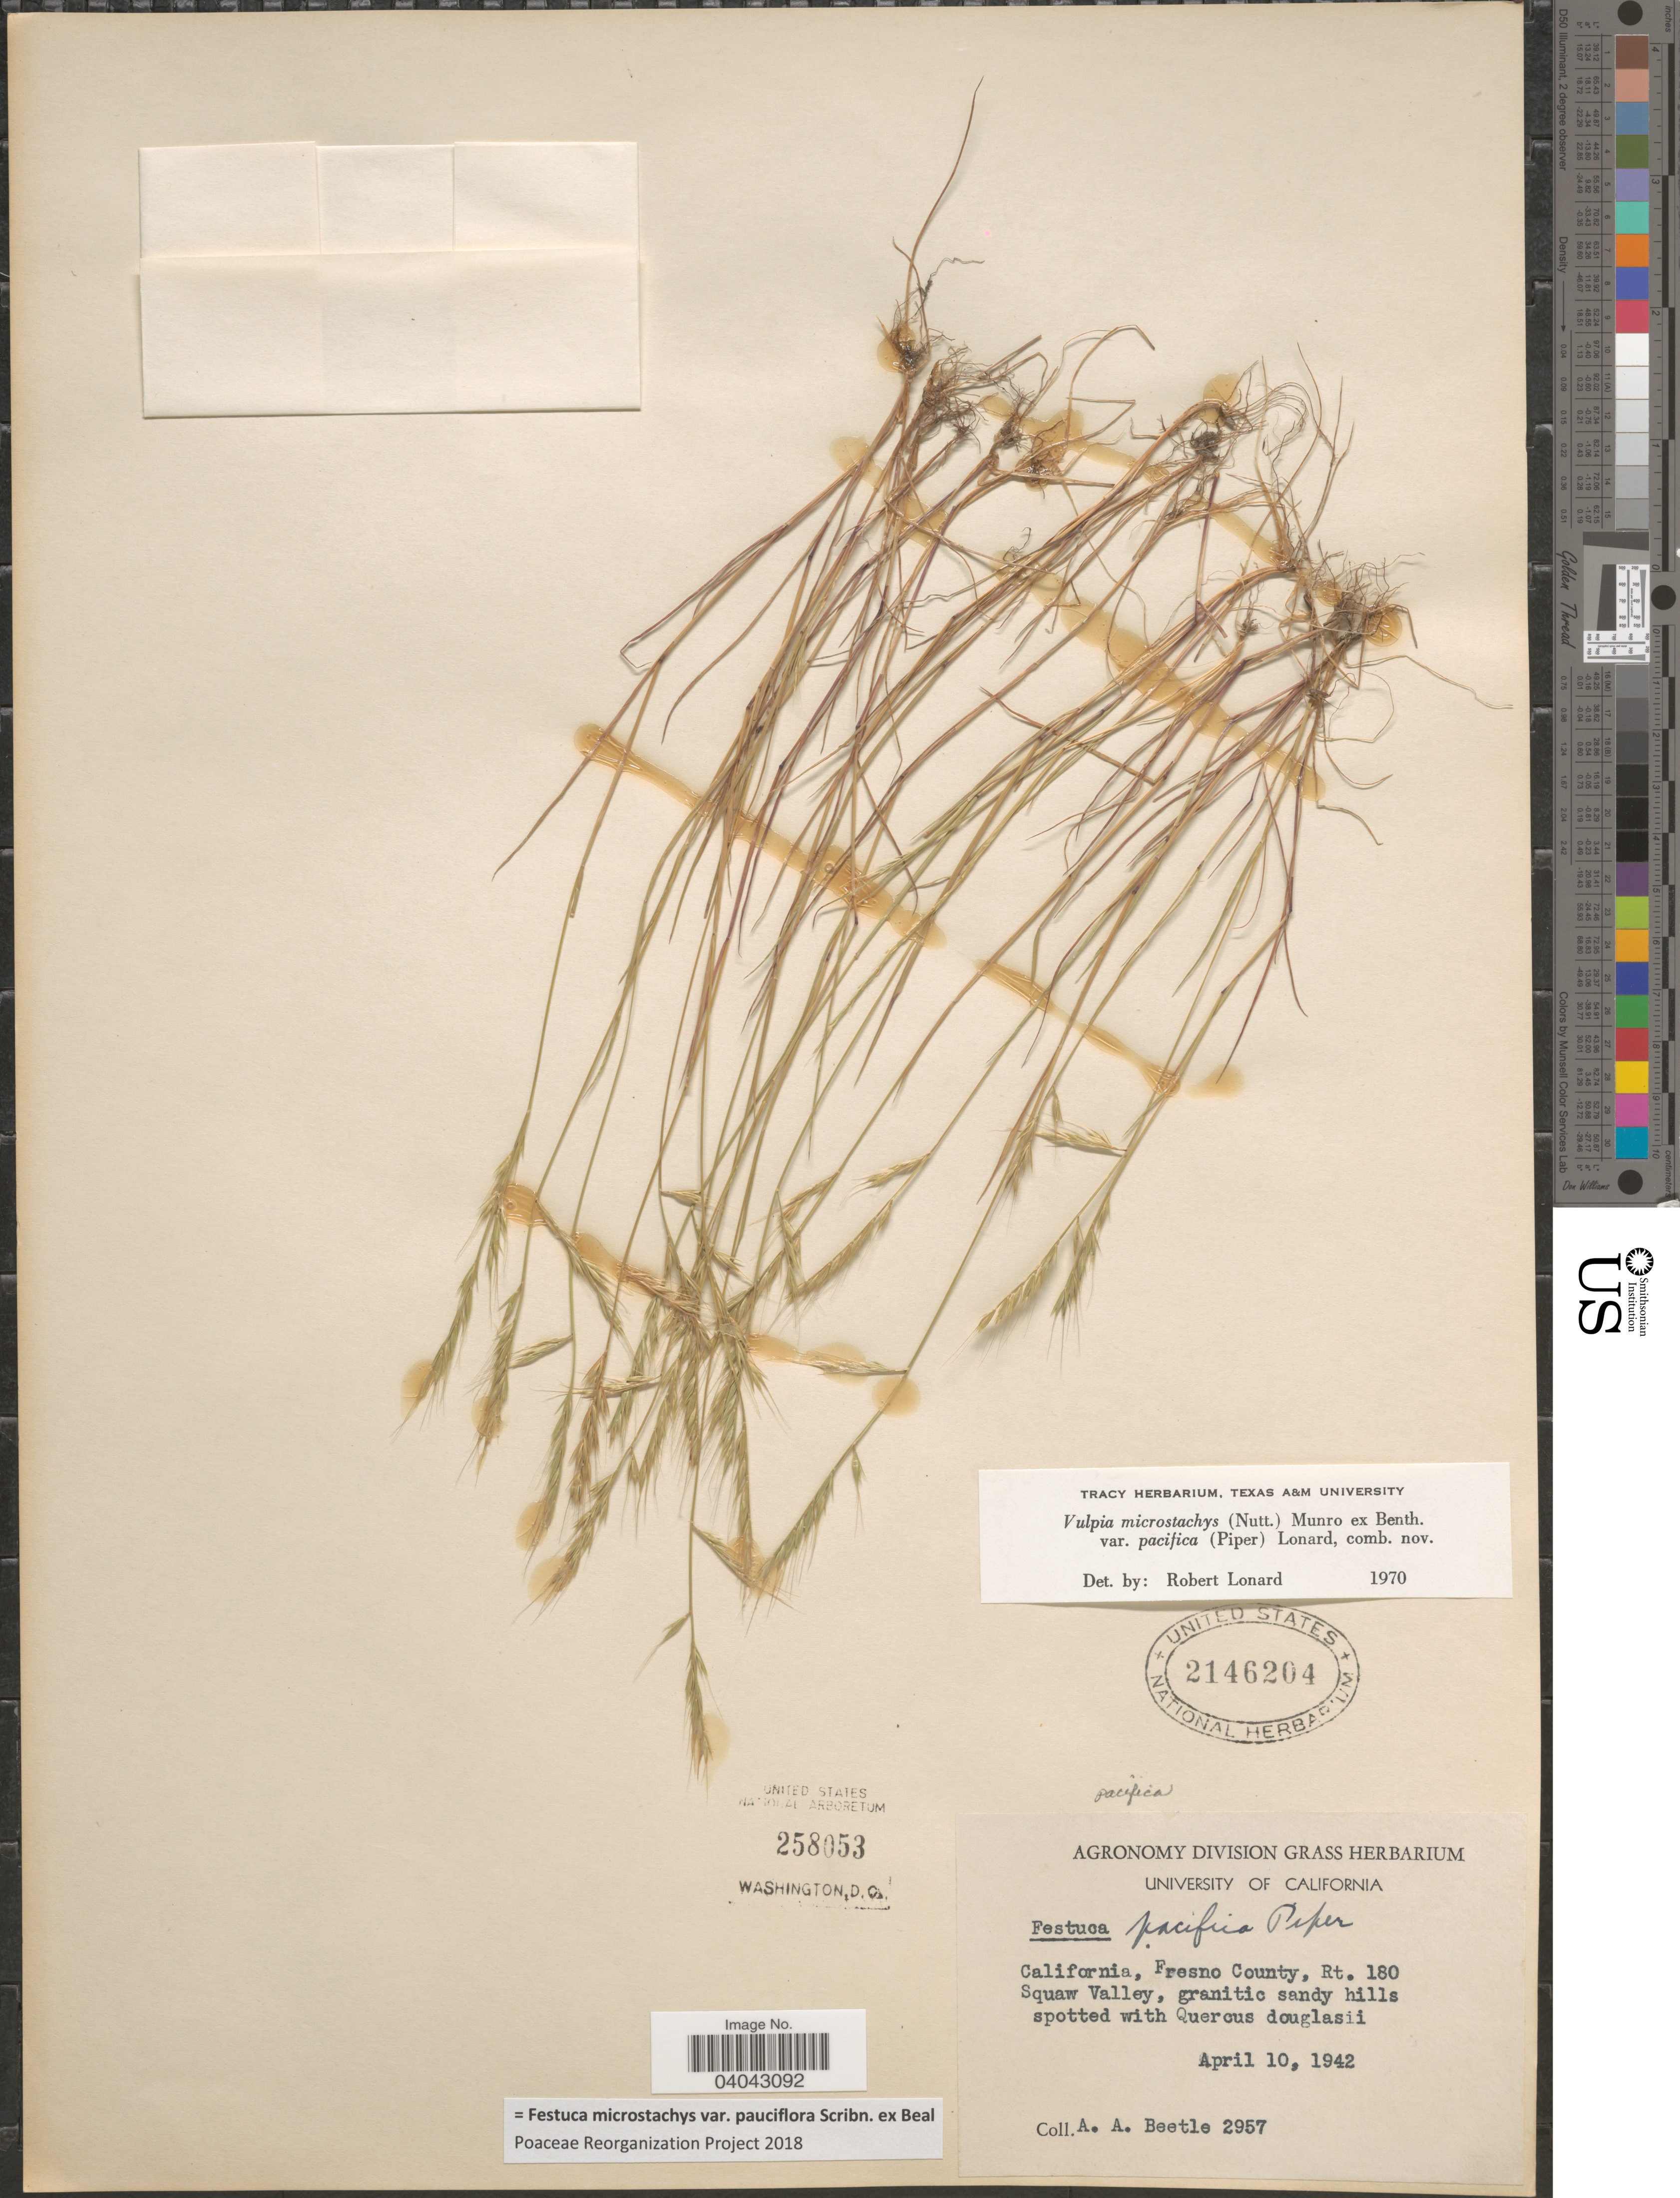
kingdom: Plantae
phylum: Tracheophyta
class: Liliopsida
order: Poales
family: Poaceae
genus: Festuca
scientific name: Festuca microstachys var. pauciflora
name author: Scribn. ex W.J. Beal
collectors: A. A. Beetle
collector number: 2957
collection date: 1942-04-10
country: United States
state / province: California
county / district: Fresno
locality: Fresno County, Rt. 180 Squaw Valley, granitic sandy hills.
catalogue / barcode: US 2146204